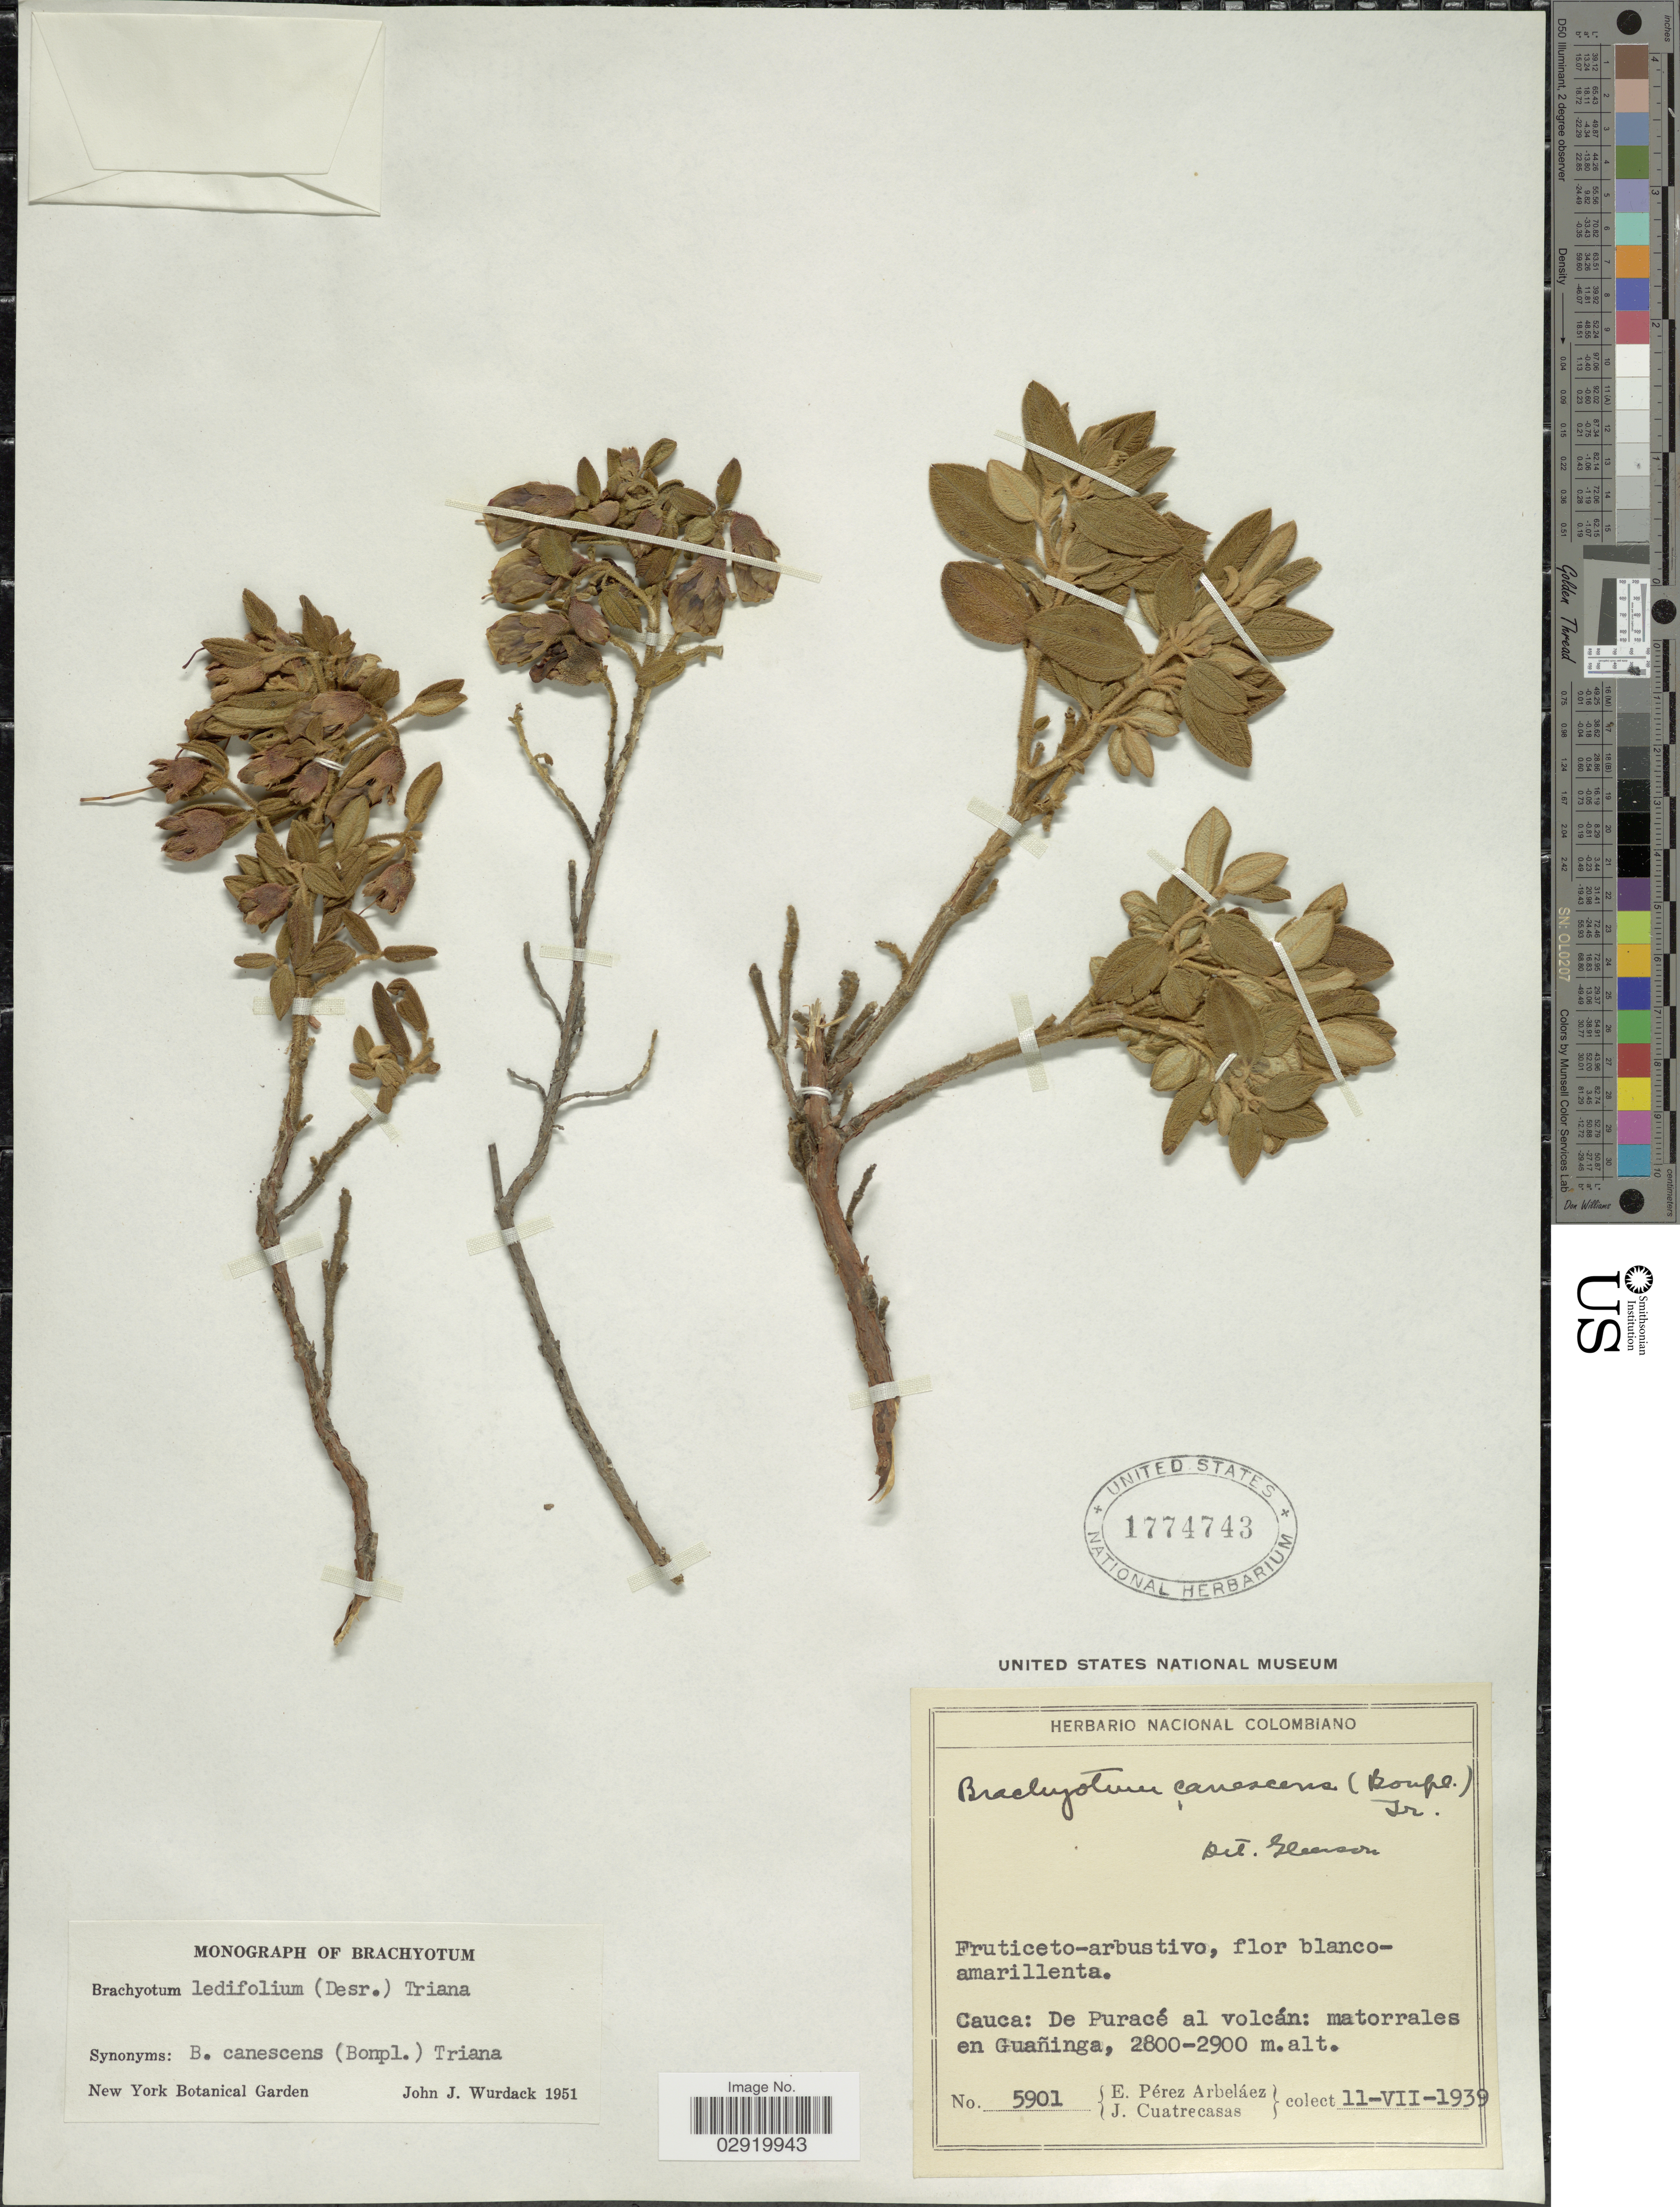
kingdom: Plantae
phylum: Tracheophyta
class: Magnoliopsida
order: Myrtales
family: Melastomataceae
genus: Brachyotum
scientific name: Brachyotum ledifolium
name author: (Desr.) Triana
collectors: E. Pérez Arbeláez & J. Cuatrecasas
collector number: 5901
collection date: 1939-07-11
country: Colombia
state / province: Cauca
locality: De Puracé al volcán: matorrales en Guañinga.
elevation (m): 2800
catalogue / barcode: US 1774743